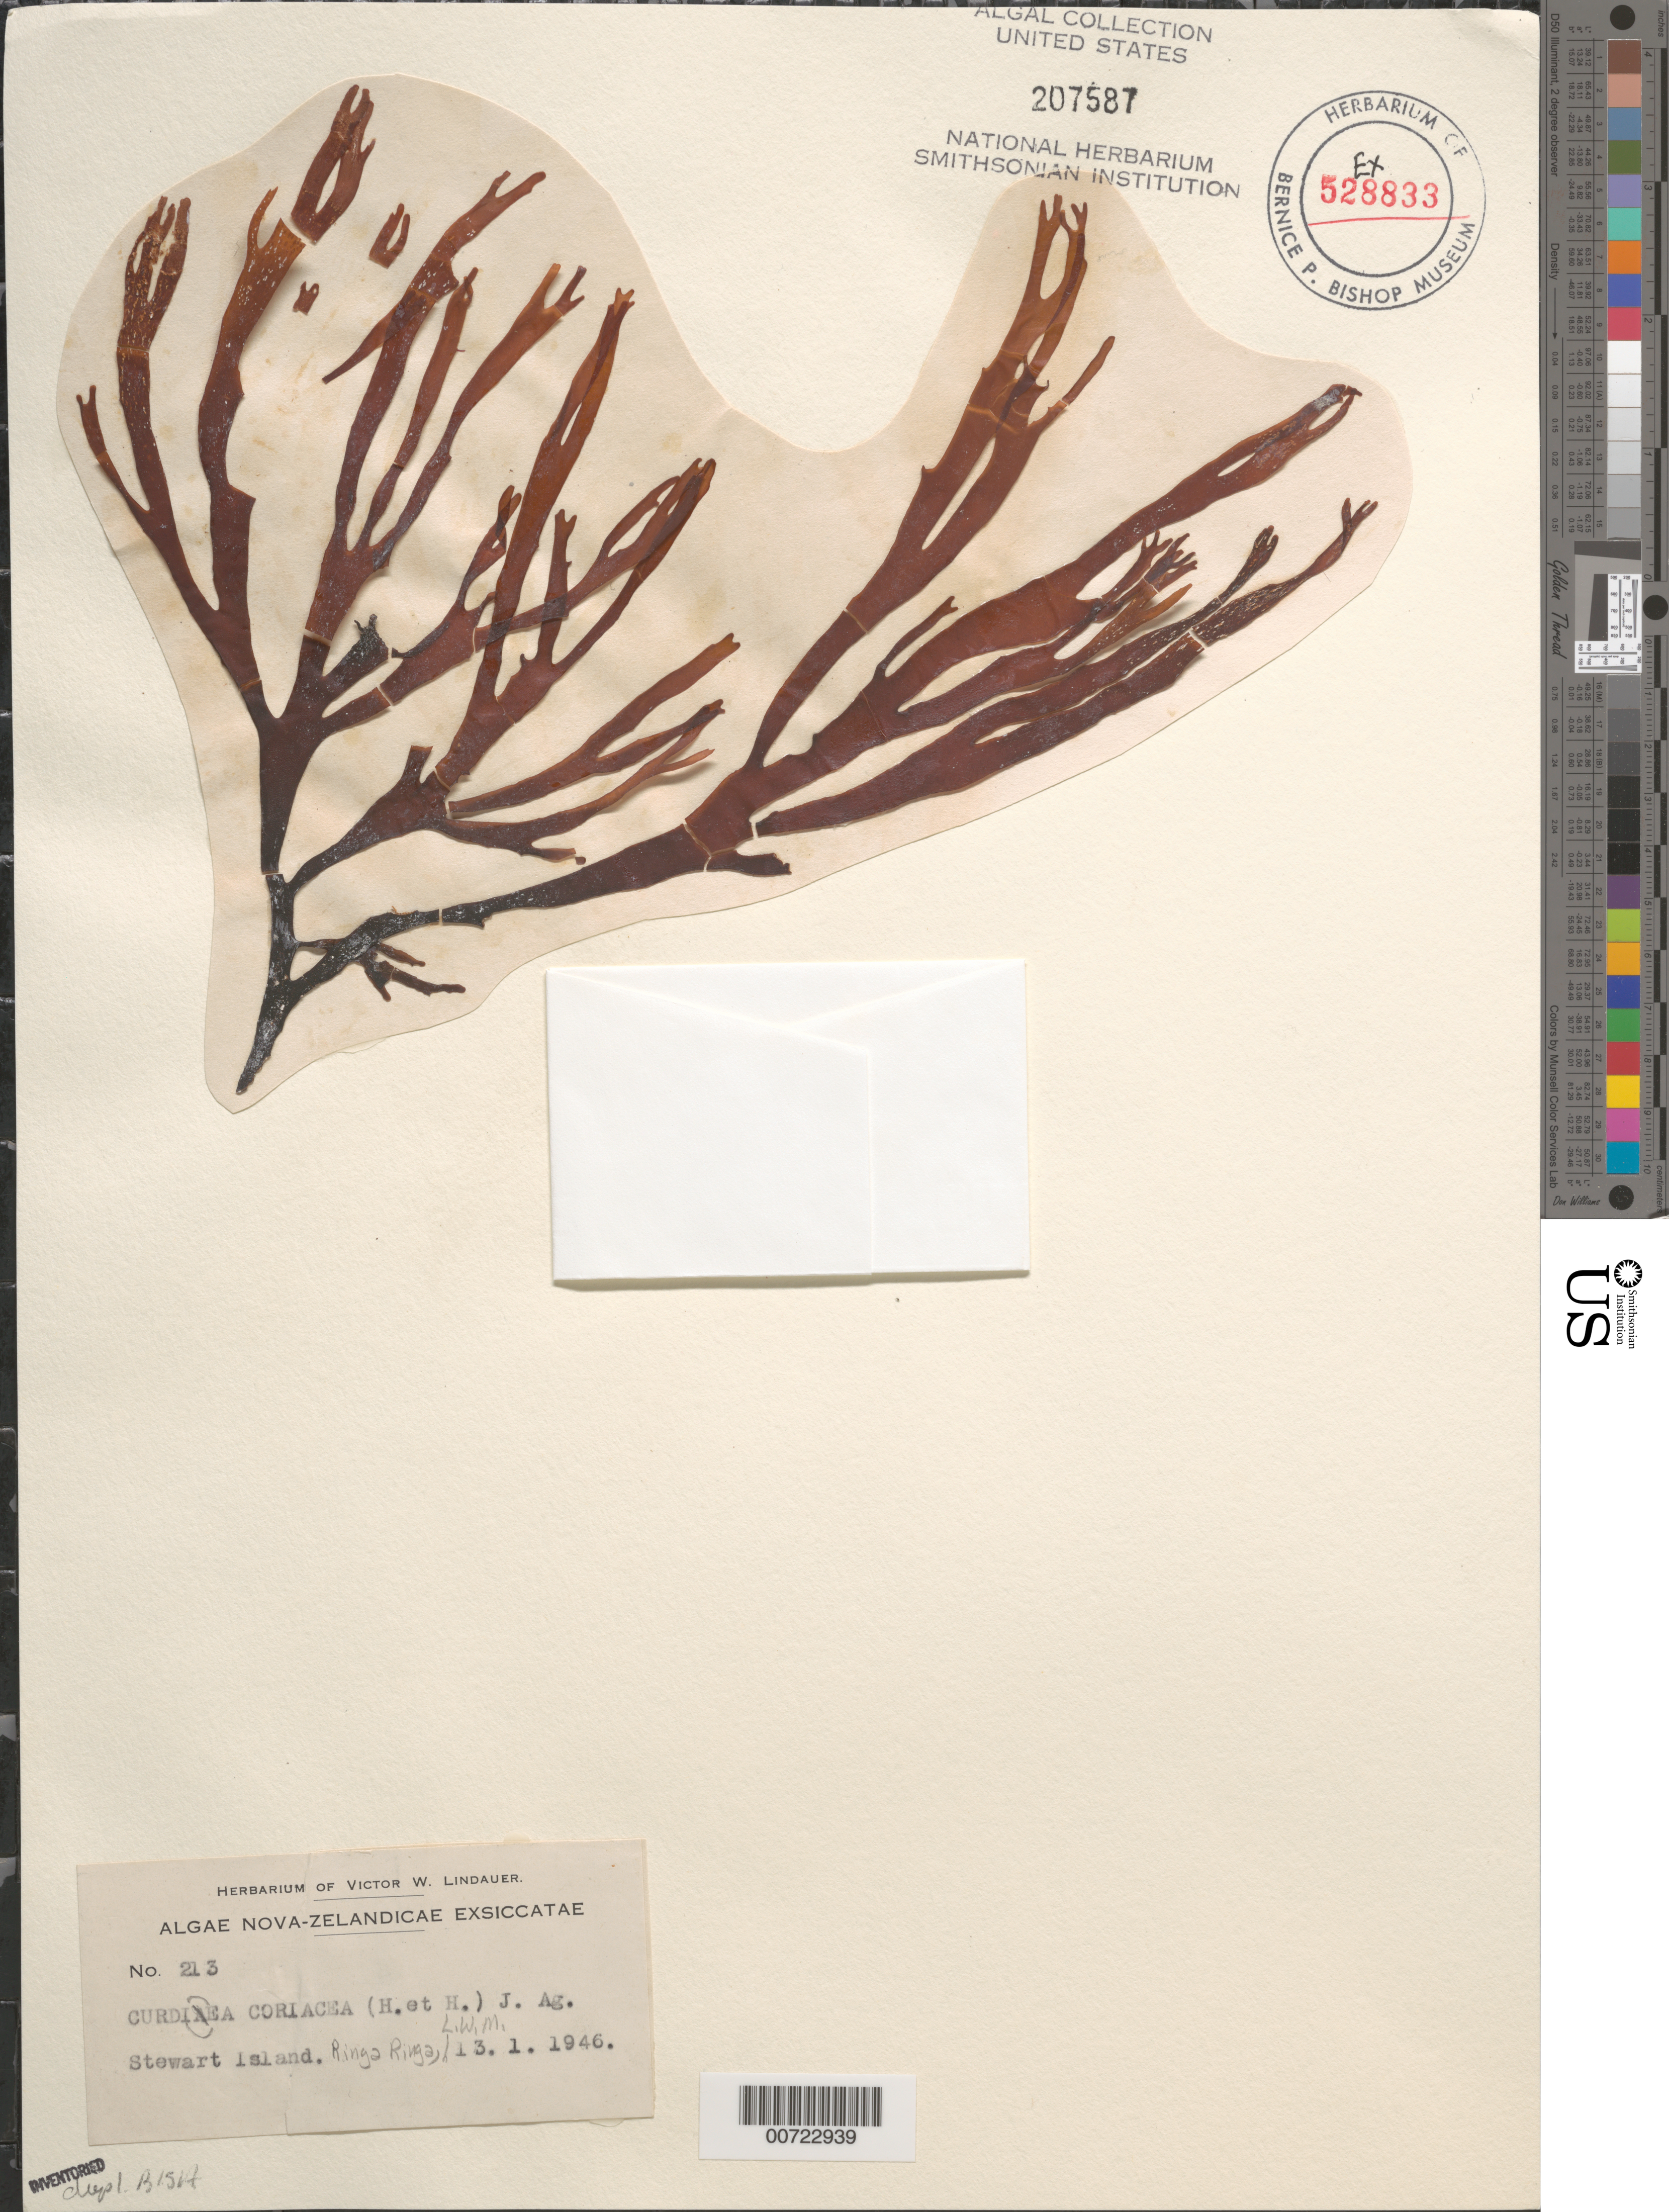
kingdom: Plantae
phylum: Rhodophyta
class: Florideophyceae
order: Gracilariales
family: Gracilariaceae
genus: Curdiea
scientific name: Curdiea coriacea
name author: (Hook. f. & Harv.) J. Agardh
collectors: V. Lindauer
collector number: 213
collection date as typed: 13 Jan 1946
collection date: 1946-01-13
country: New Zealand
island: Stewart Island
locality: Ringa Ringa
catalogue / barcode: US 207587